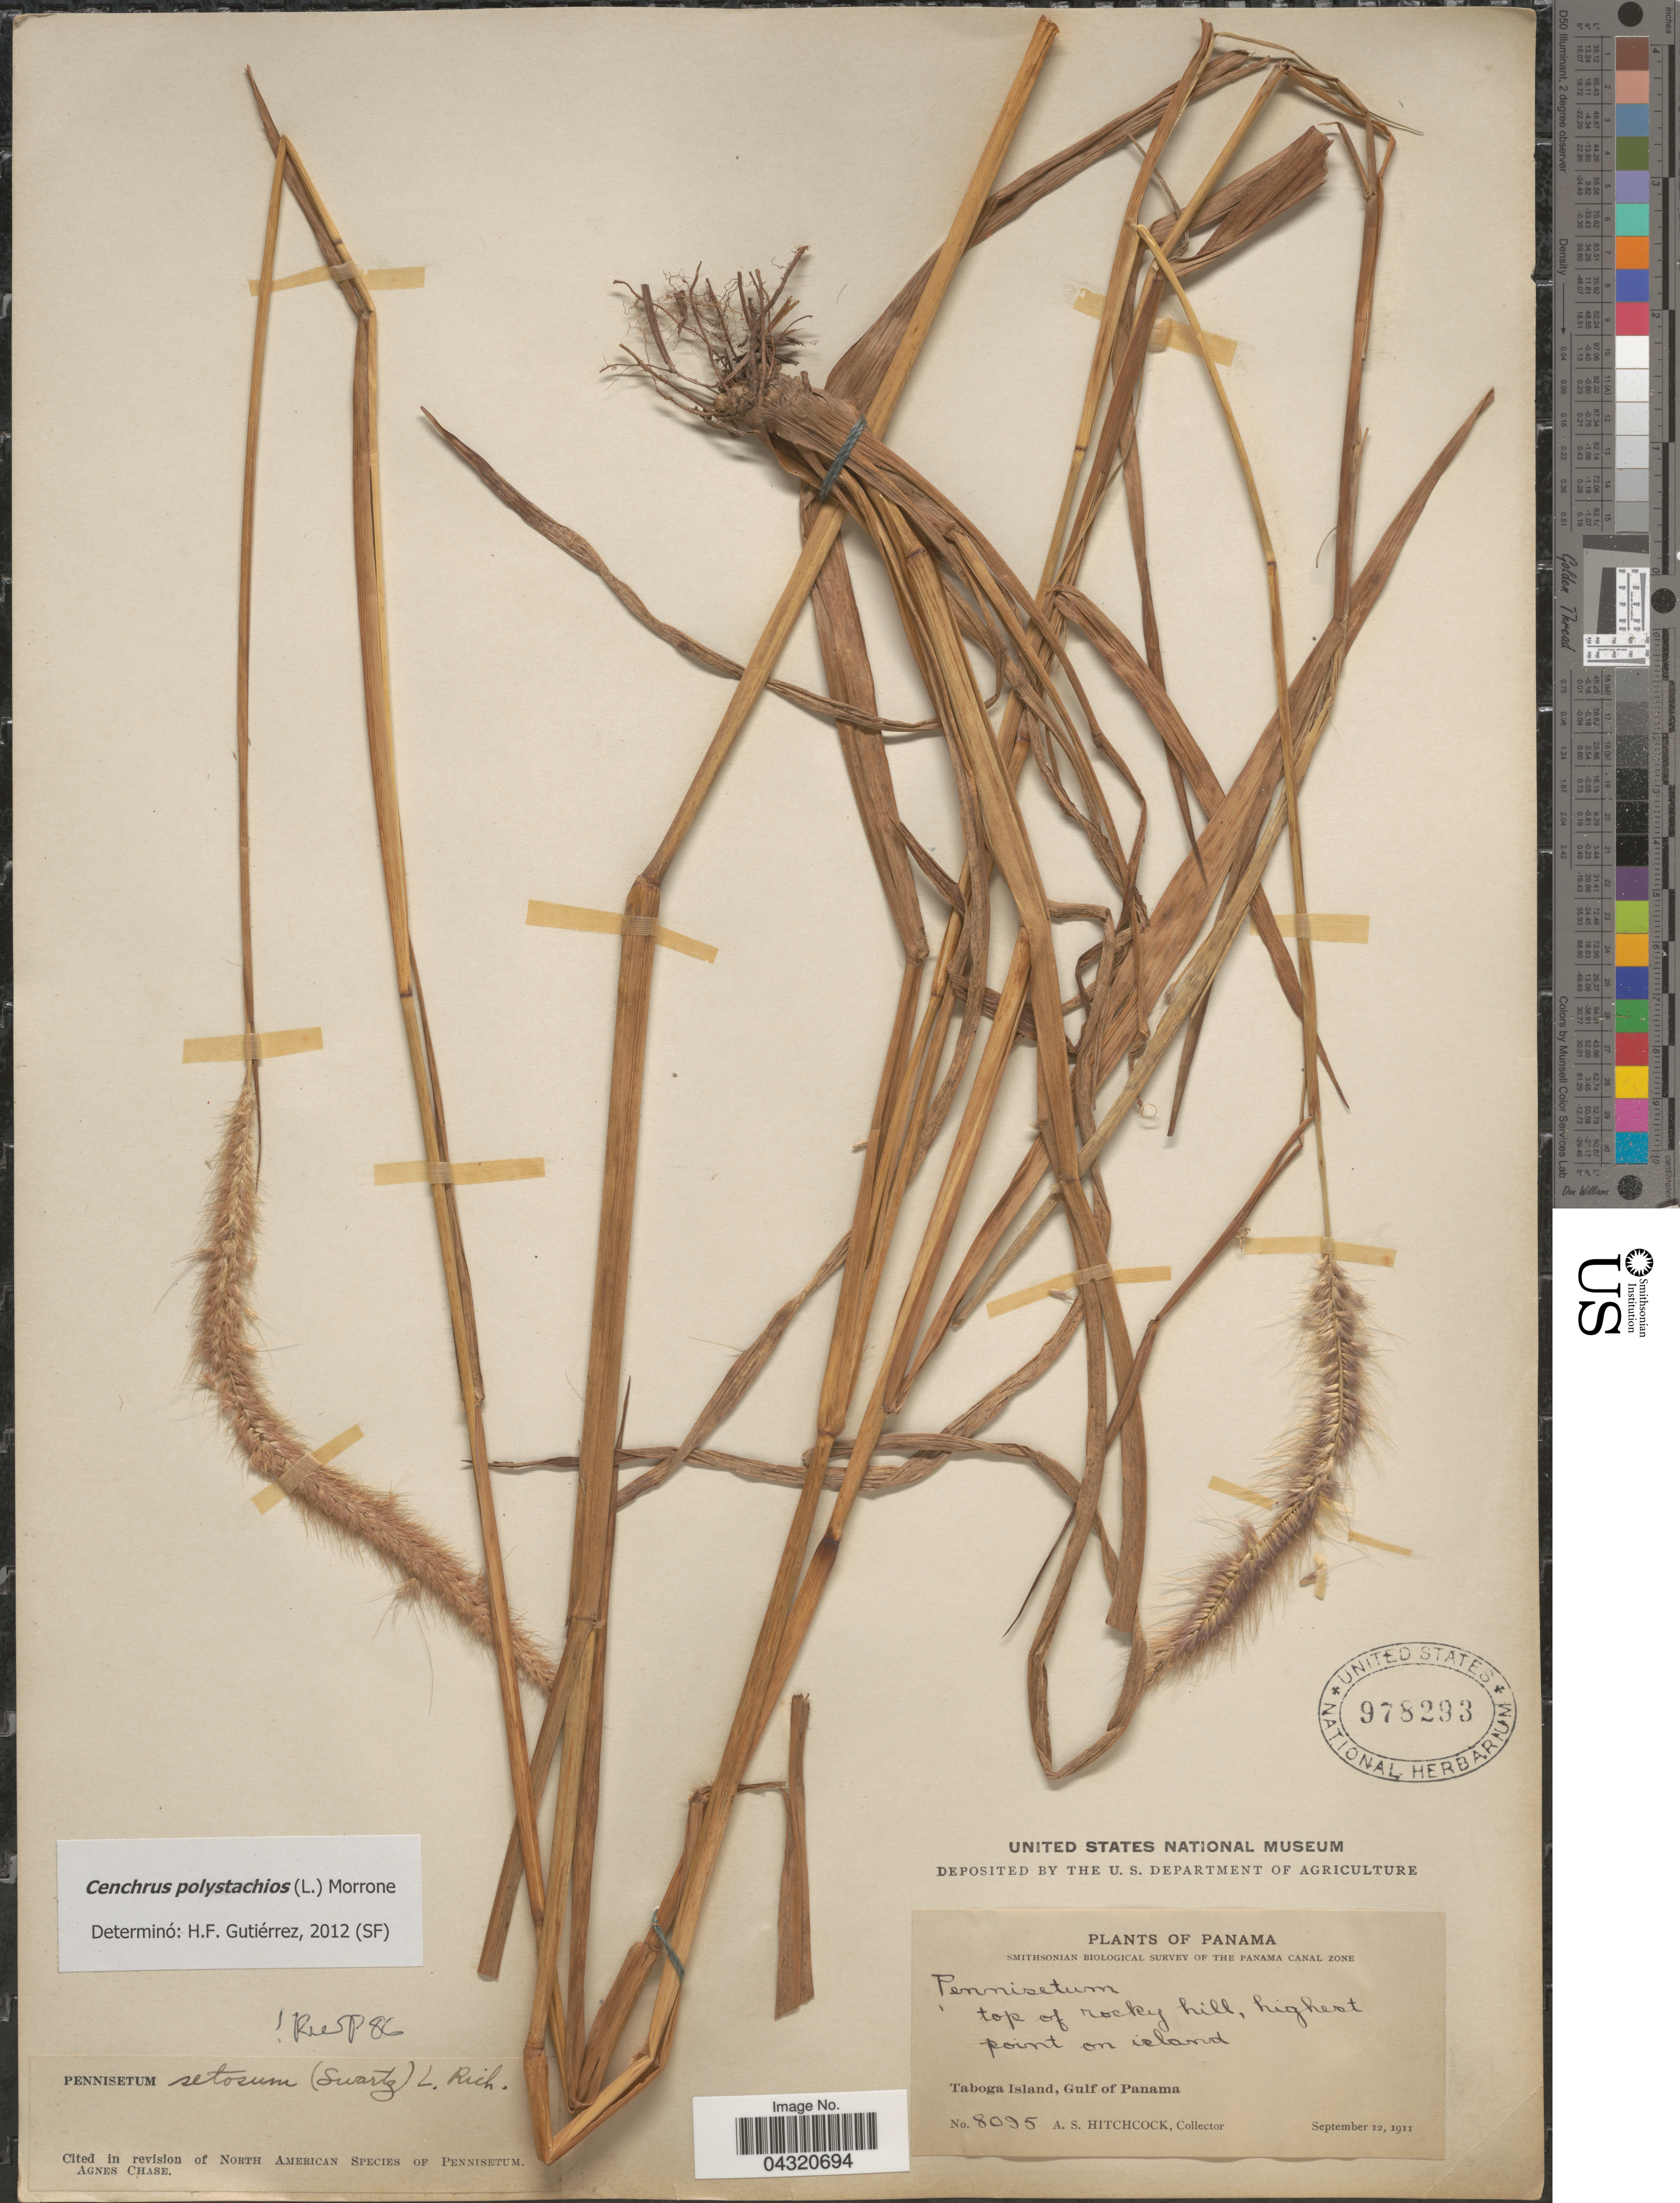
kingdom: Plantae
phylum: Tracheophyta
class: Liliopsida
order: Poales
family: Poaceae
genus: Cenchrus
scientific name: Cenchrus polystachios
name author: (L.) Morrone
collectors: A. S. Hitchcock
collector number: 8095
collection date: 1911-09-12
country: Panama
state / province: Panamá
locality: Smithsonian Biological Survey of the Panama Canal Zone. Top of rocky hill, highest point on island. Taboga Island, Gulf of Panama.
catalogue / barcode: US 978293